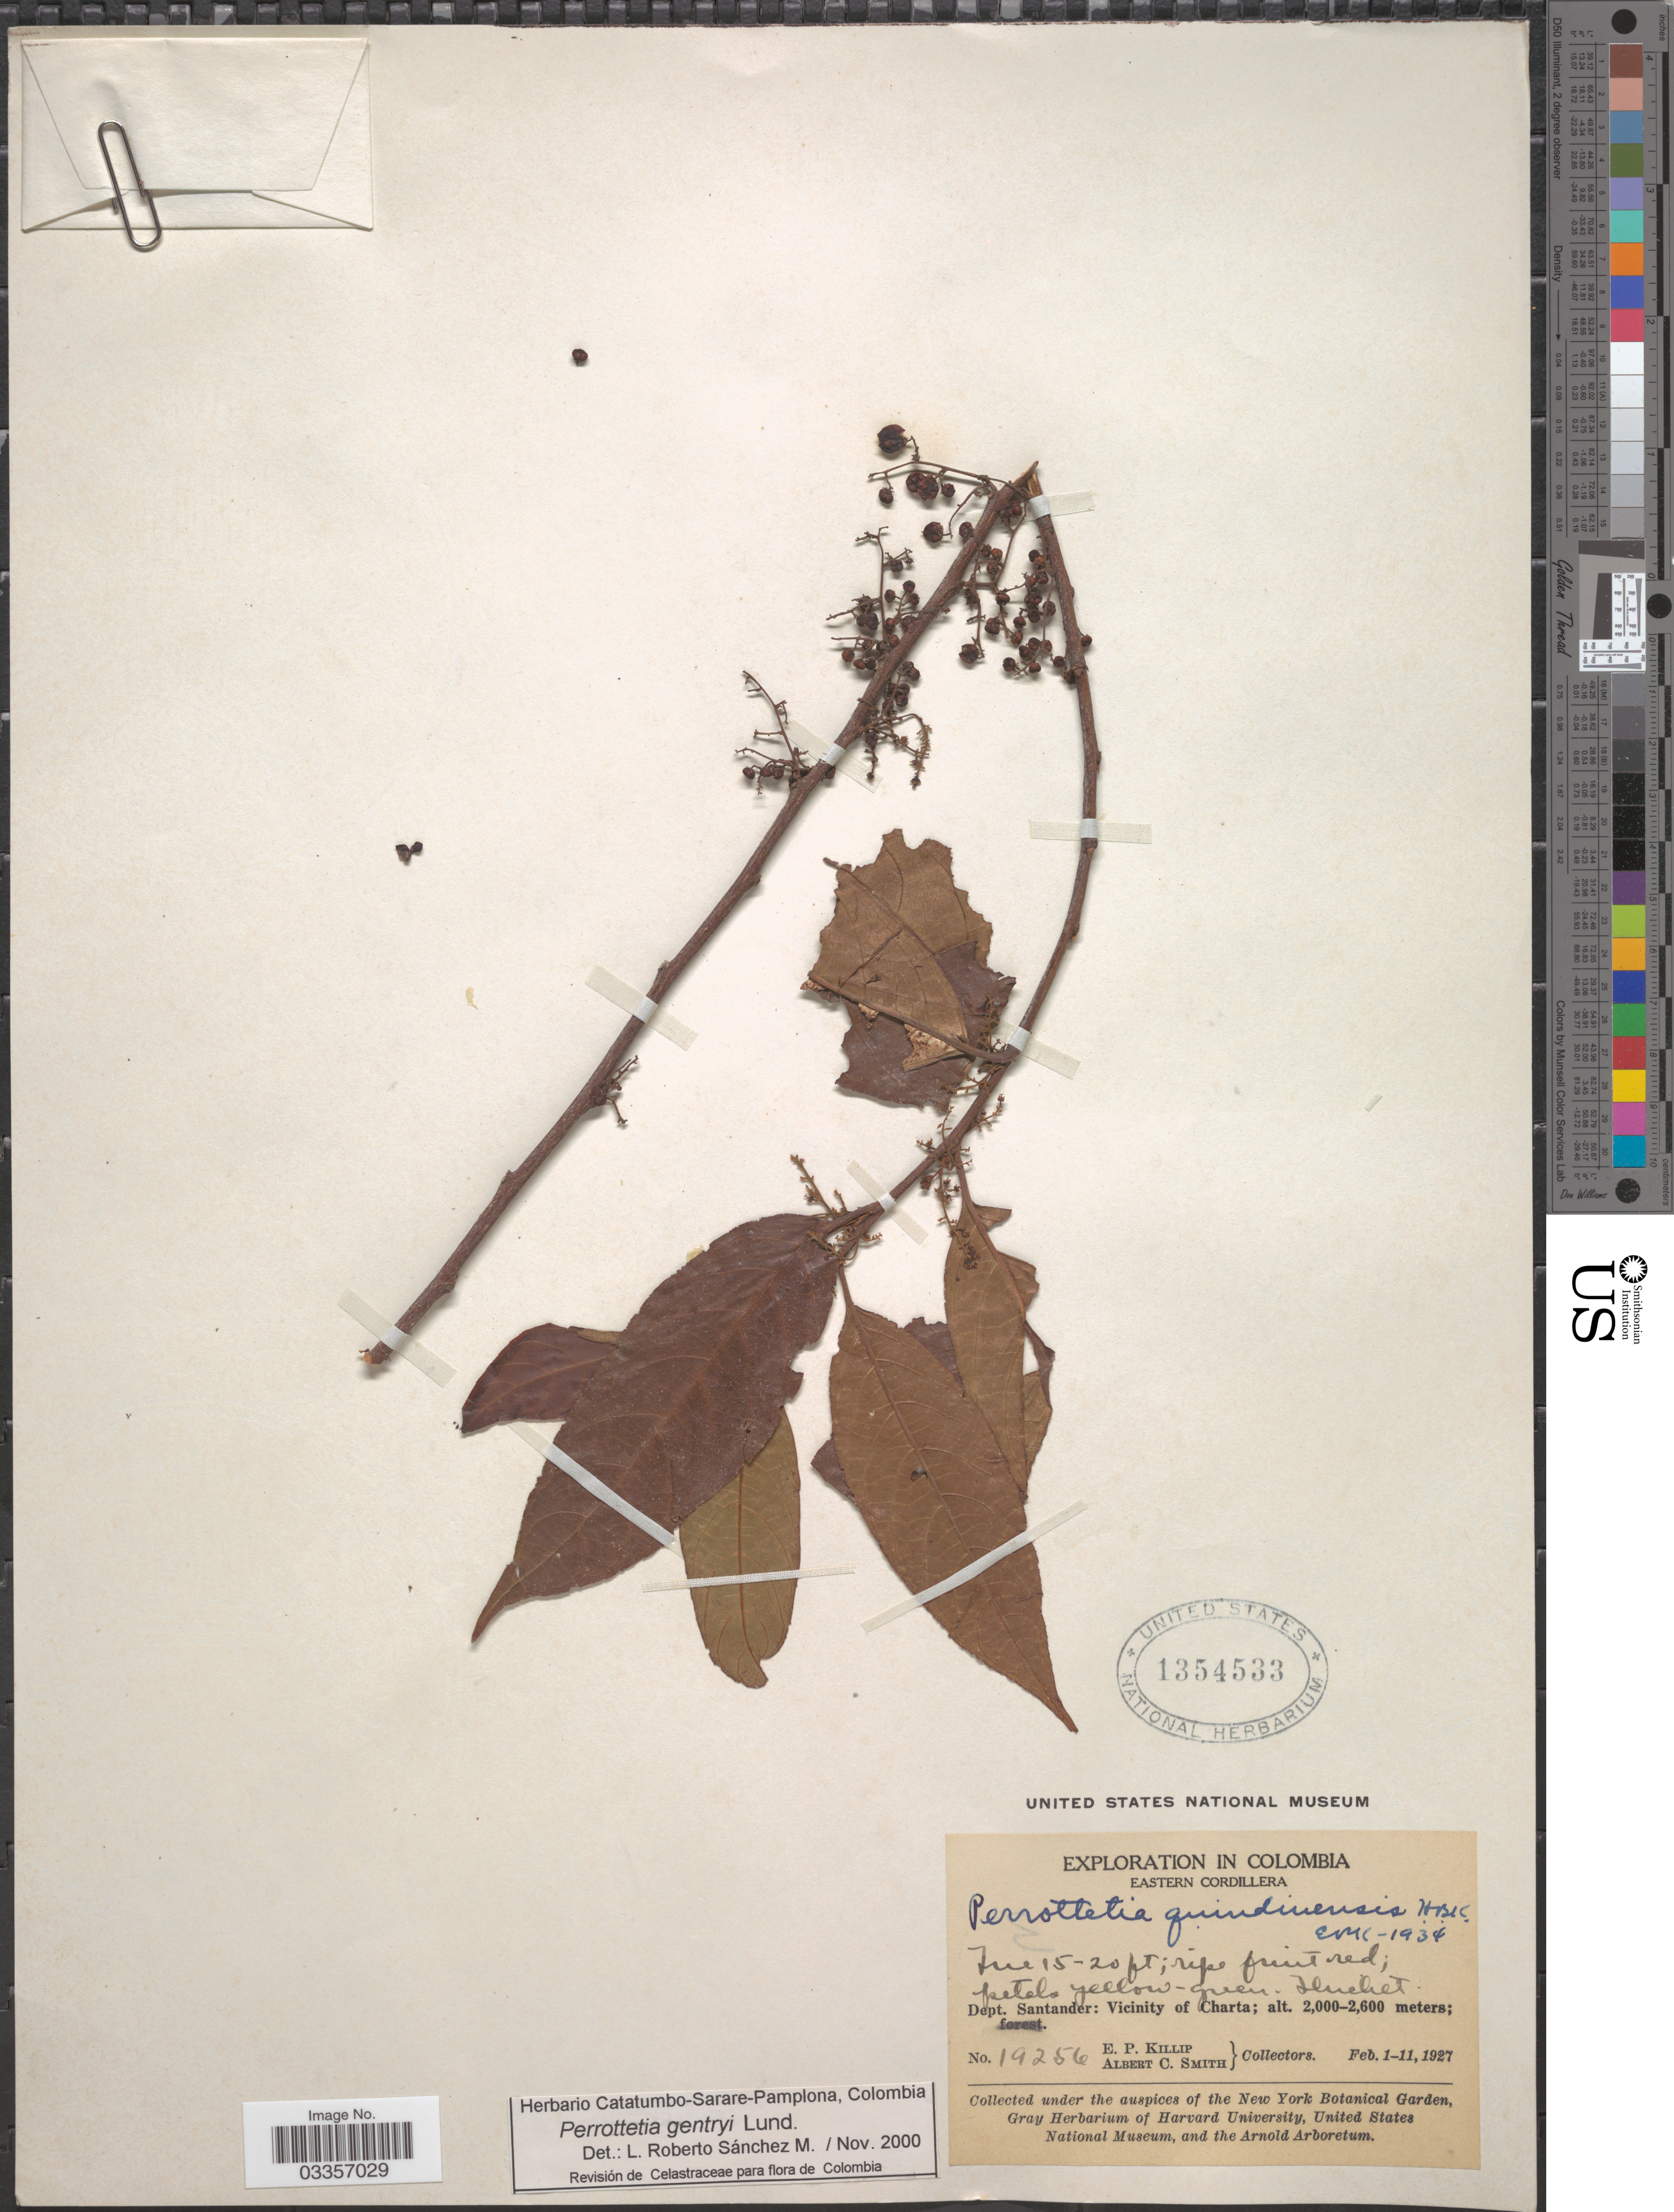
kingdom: Plantae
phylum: Tracheophyta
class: Magnoliopsida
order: Huerteales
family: Dipentodontaceae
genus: Perrottetia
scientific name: Perrottetia gentryi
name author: Lundell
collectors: E. P. Killip & A. C. Smith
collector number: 19256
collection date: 1927-02-01/1927-02-11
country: Colombia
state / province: Santander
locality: Eastern Cordillera. Dept. Santander: Vicinity of Charta.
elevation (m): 2000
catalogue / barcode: US 1354533